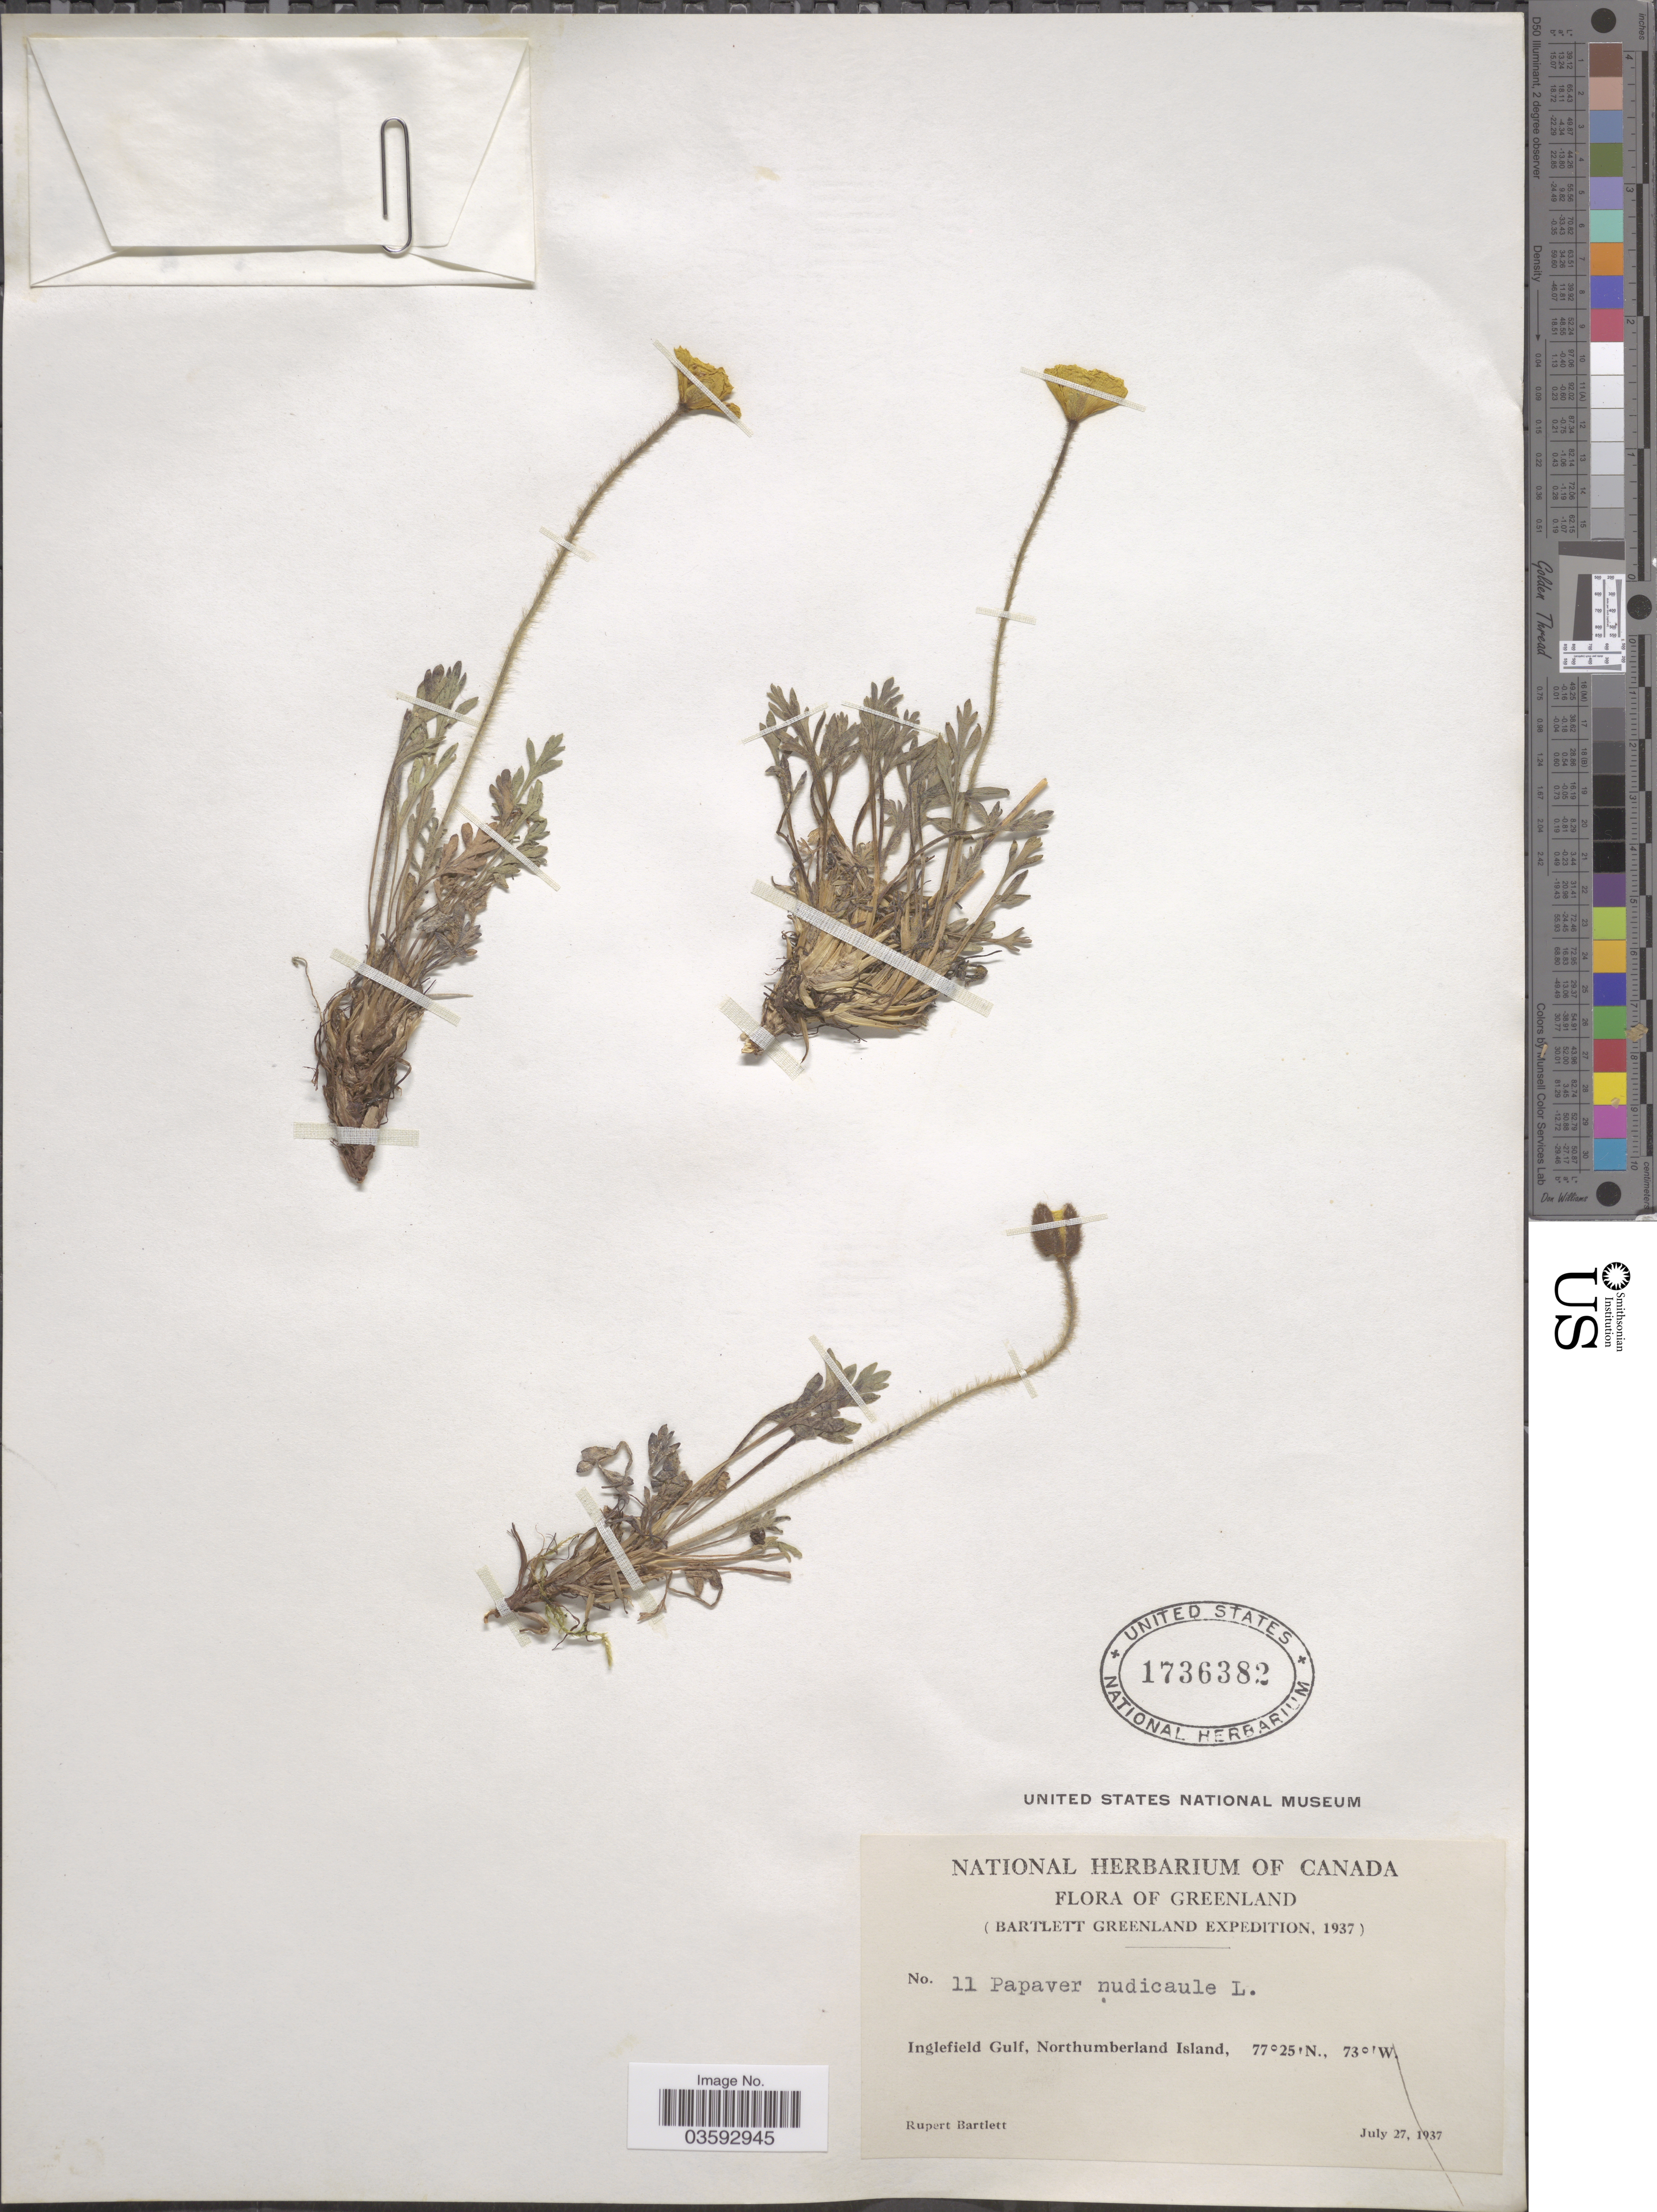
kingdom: Plantae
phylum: Tracheophyta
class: Magnoliopsida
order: Ranunculales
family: Papaveraceae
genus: Papaver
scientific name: Papaver nudicaule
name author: L.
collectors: R. Bartlett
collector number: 11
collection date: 1937-07-27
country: Greenland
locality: Inglefield Gulf, Northumberland Island.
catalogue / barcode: US 1736382